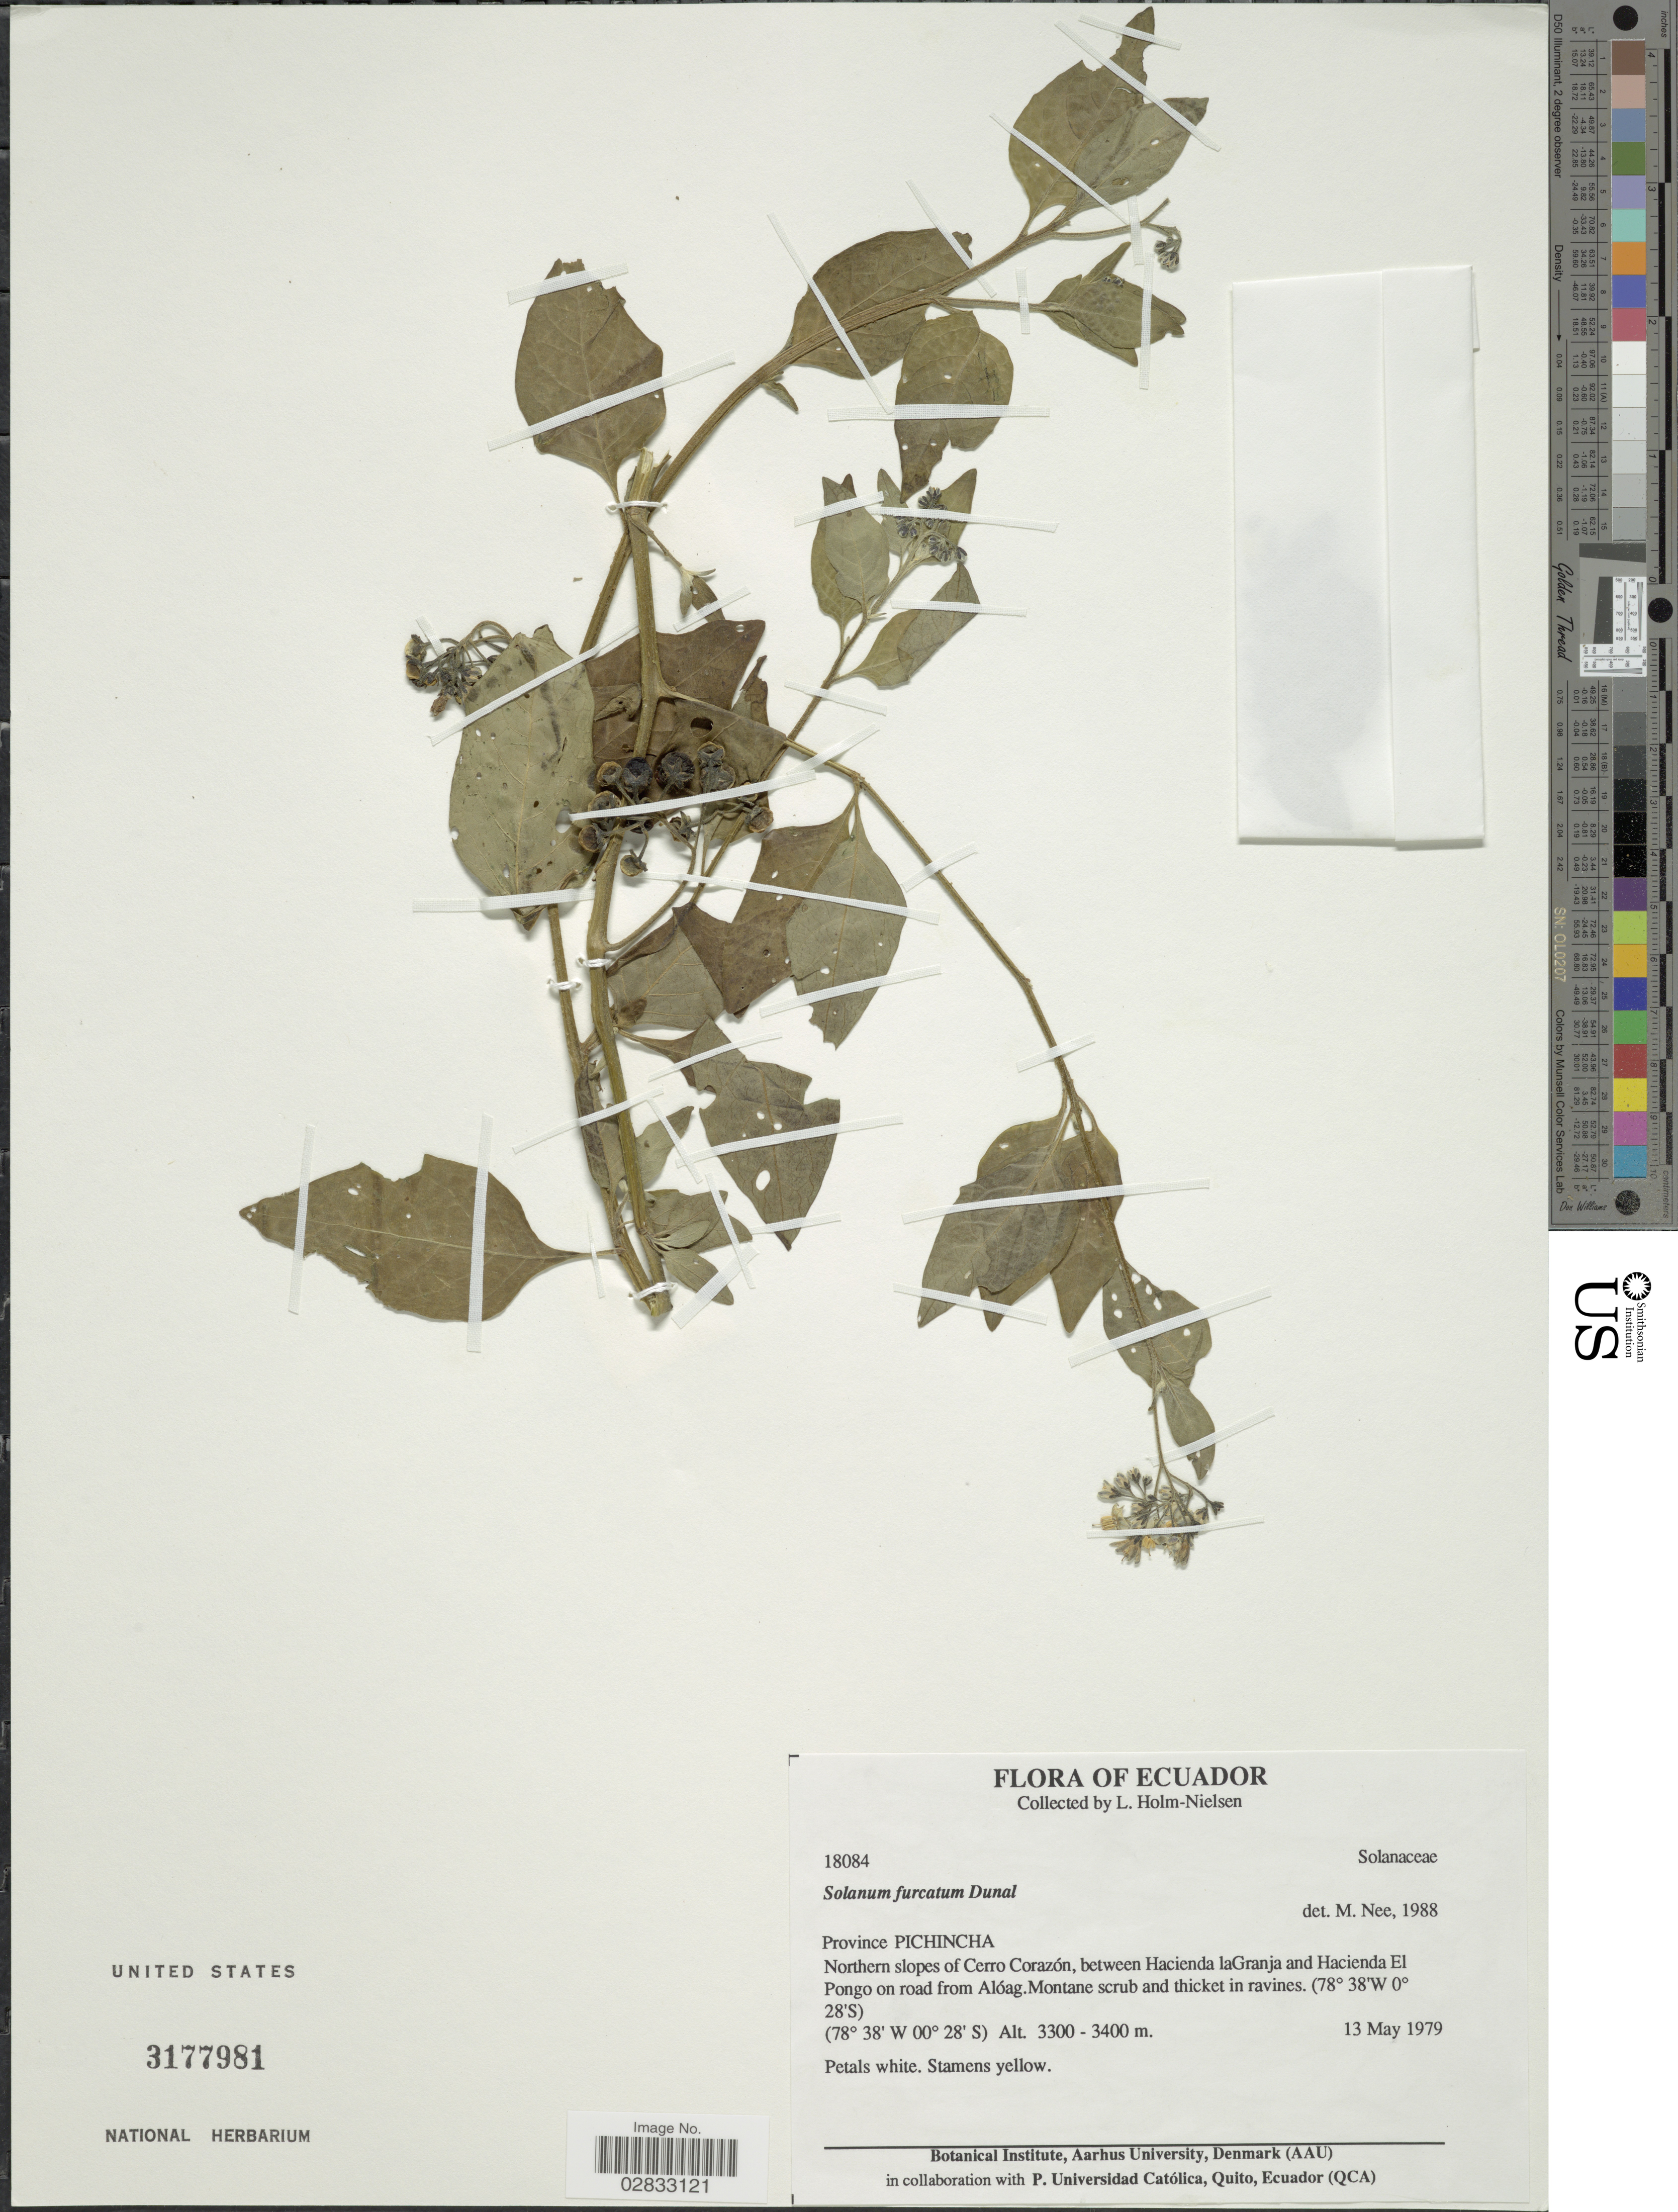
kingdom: Plantae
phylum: Tracheophyta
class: Magnoliopsida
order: Solanales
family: Solanaceae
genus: Solanum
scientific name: Solanum furcatum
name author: Dunal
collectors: L. Holm-Nielsen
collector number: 18084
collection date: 1979-05-13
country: Ecuador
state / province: Pichincha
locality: Northern slopes of Cerro Corazón, between Hacienda laGranja and Hacienda El Pongo on road from Alóag.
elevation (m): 3300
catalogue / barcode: US 3177981